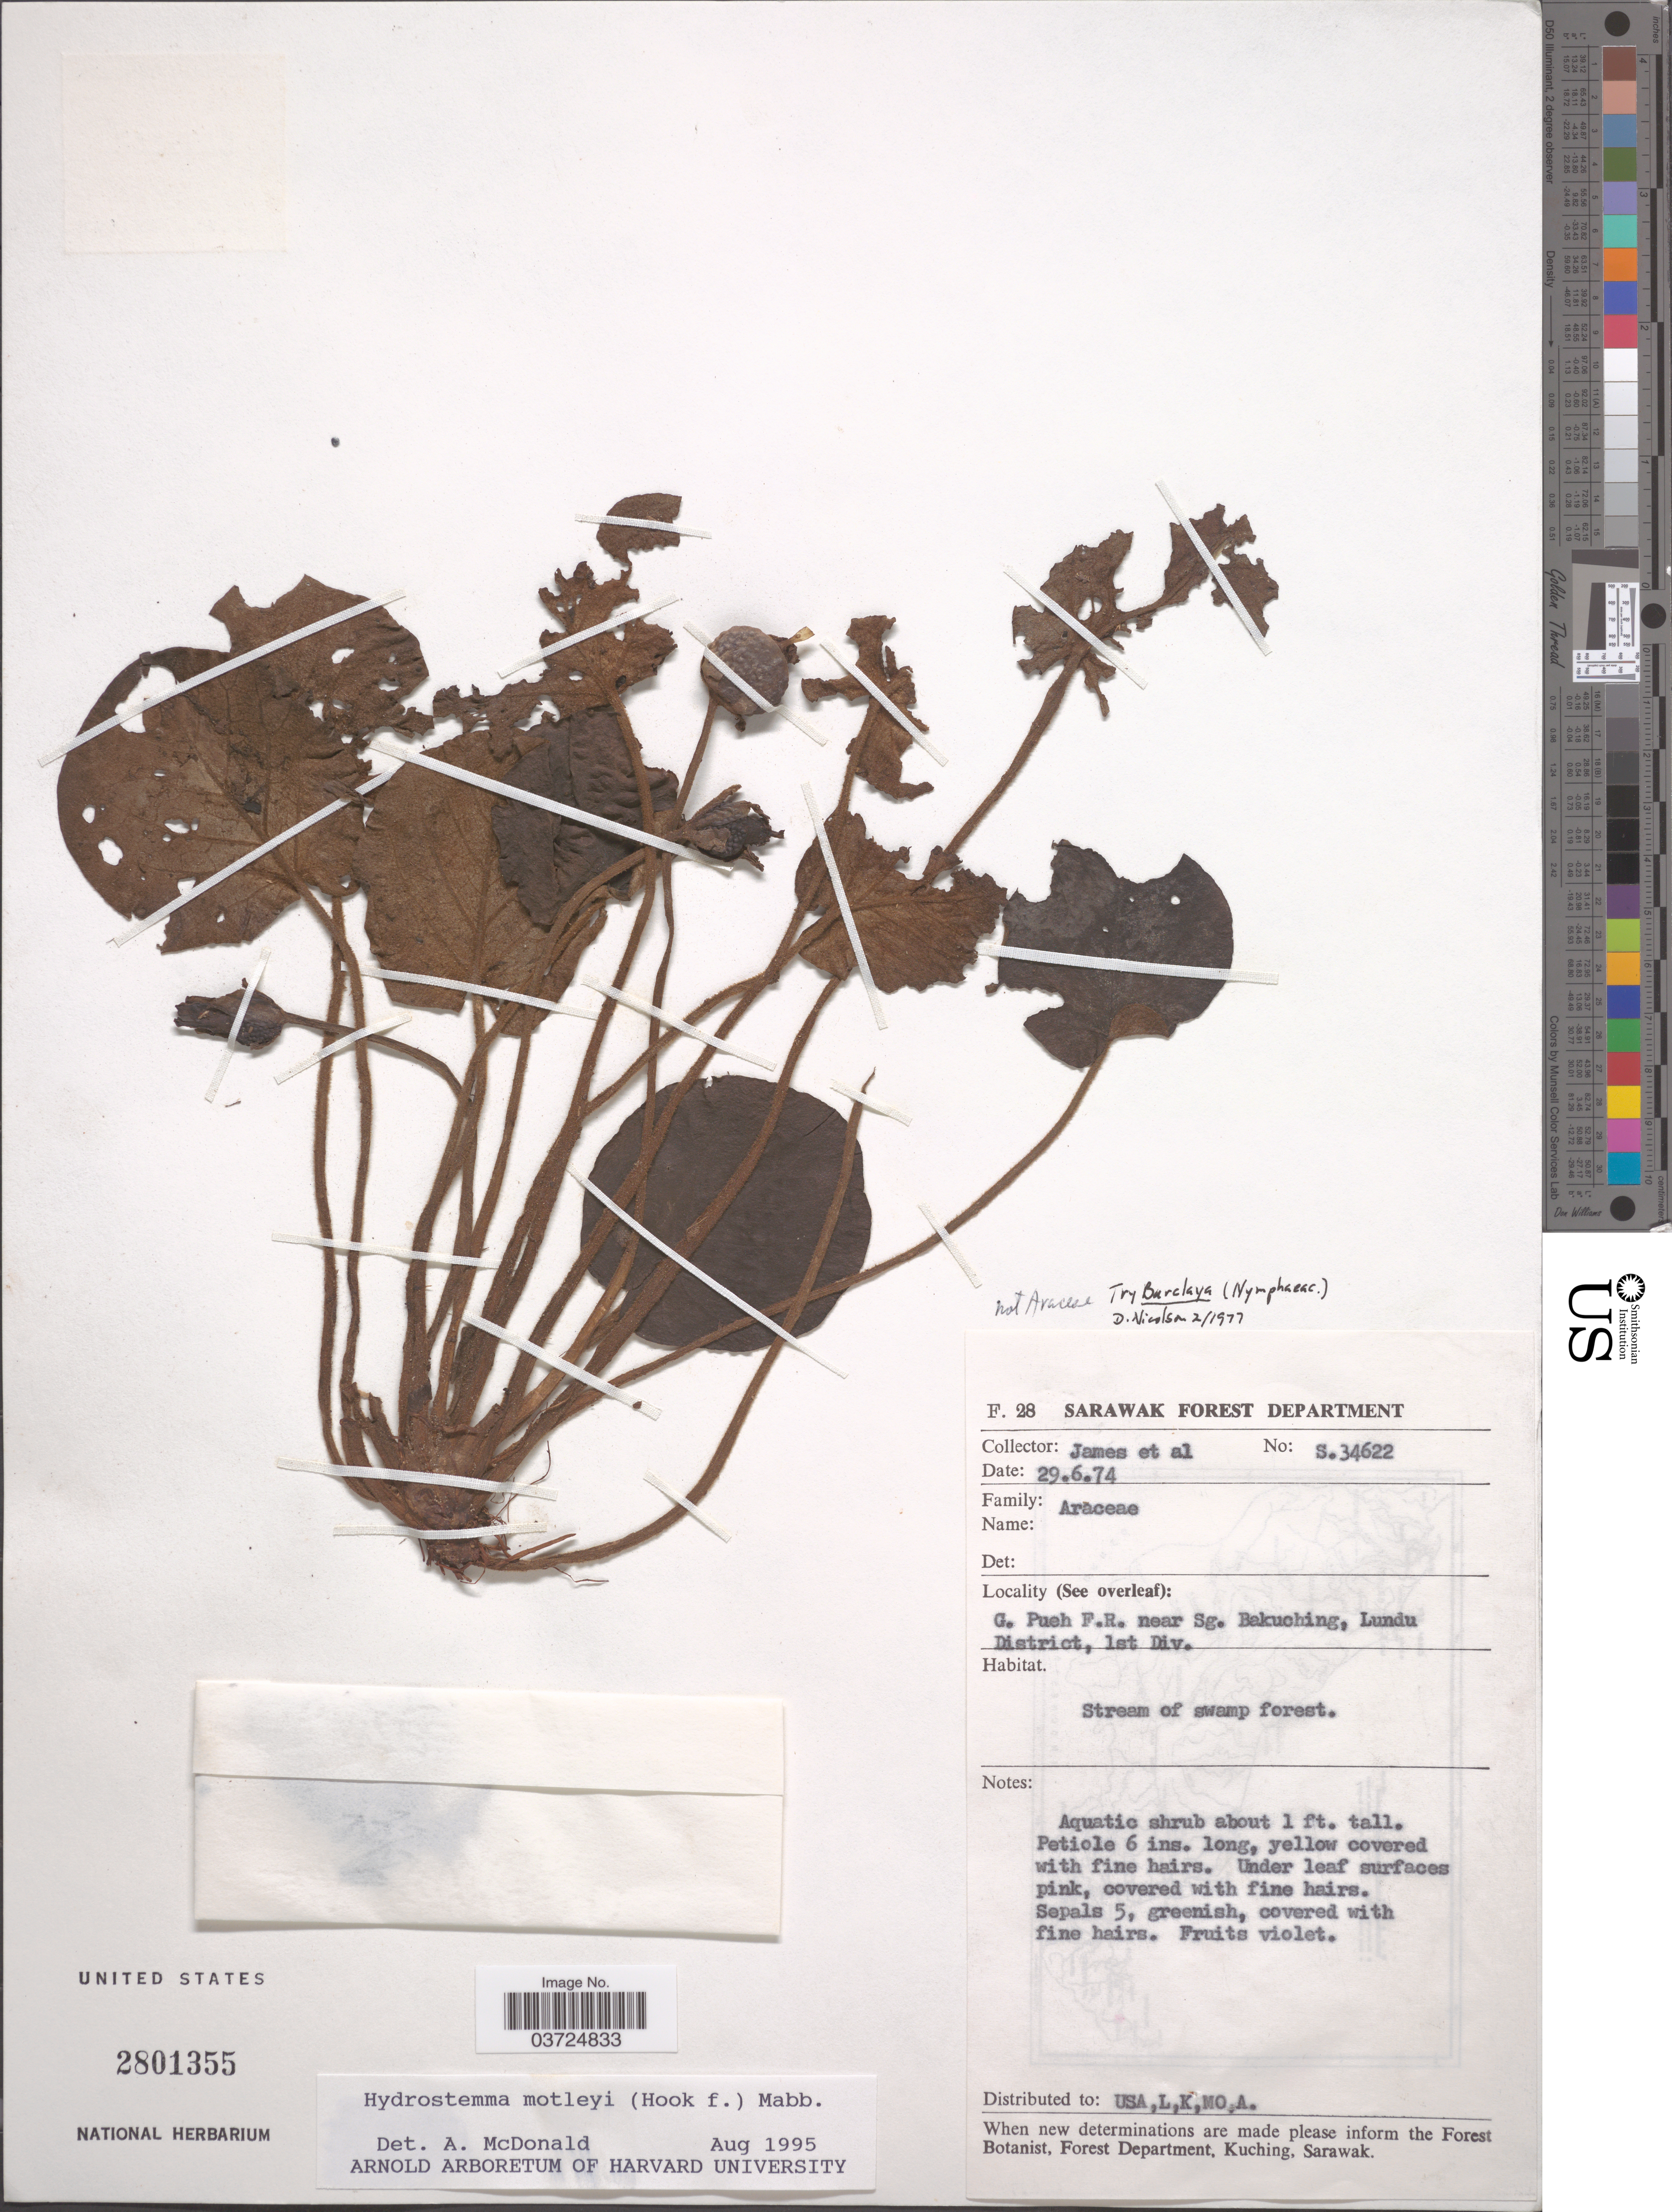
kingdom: Plantae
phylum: Tracheophyta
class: Magnoliopsida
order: Nymphaeales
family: Nymphaeaceae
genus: Barclaya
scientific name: Barclaya motleyi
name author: Hook. f.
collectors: James, -- & et al.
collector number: S34622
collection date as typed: Transcribed d/m/y: 29/6/74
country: Malaysia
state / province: Sarawak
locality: G. Pueh F.R. near Sg. Bakuching, Lundu District, 1st Div.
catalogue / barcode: US 2801355